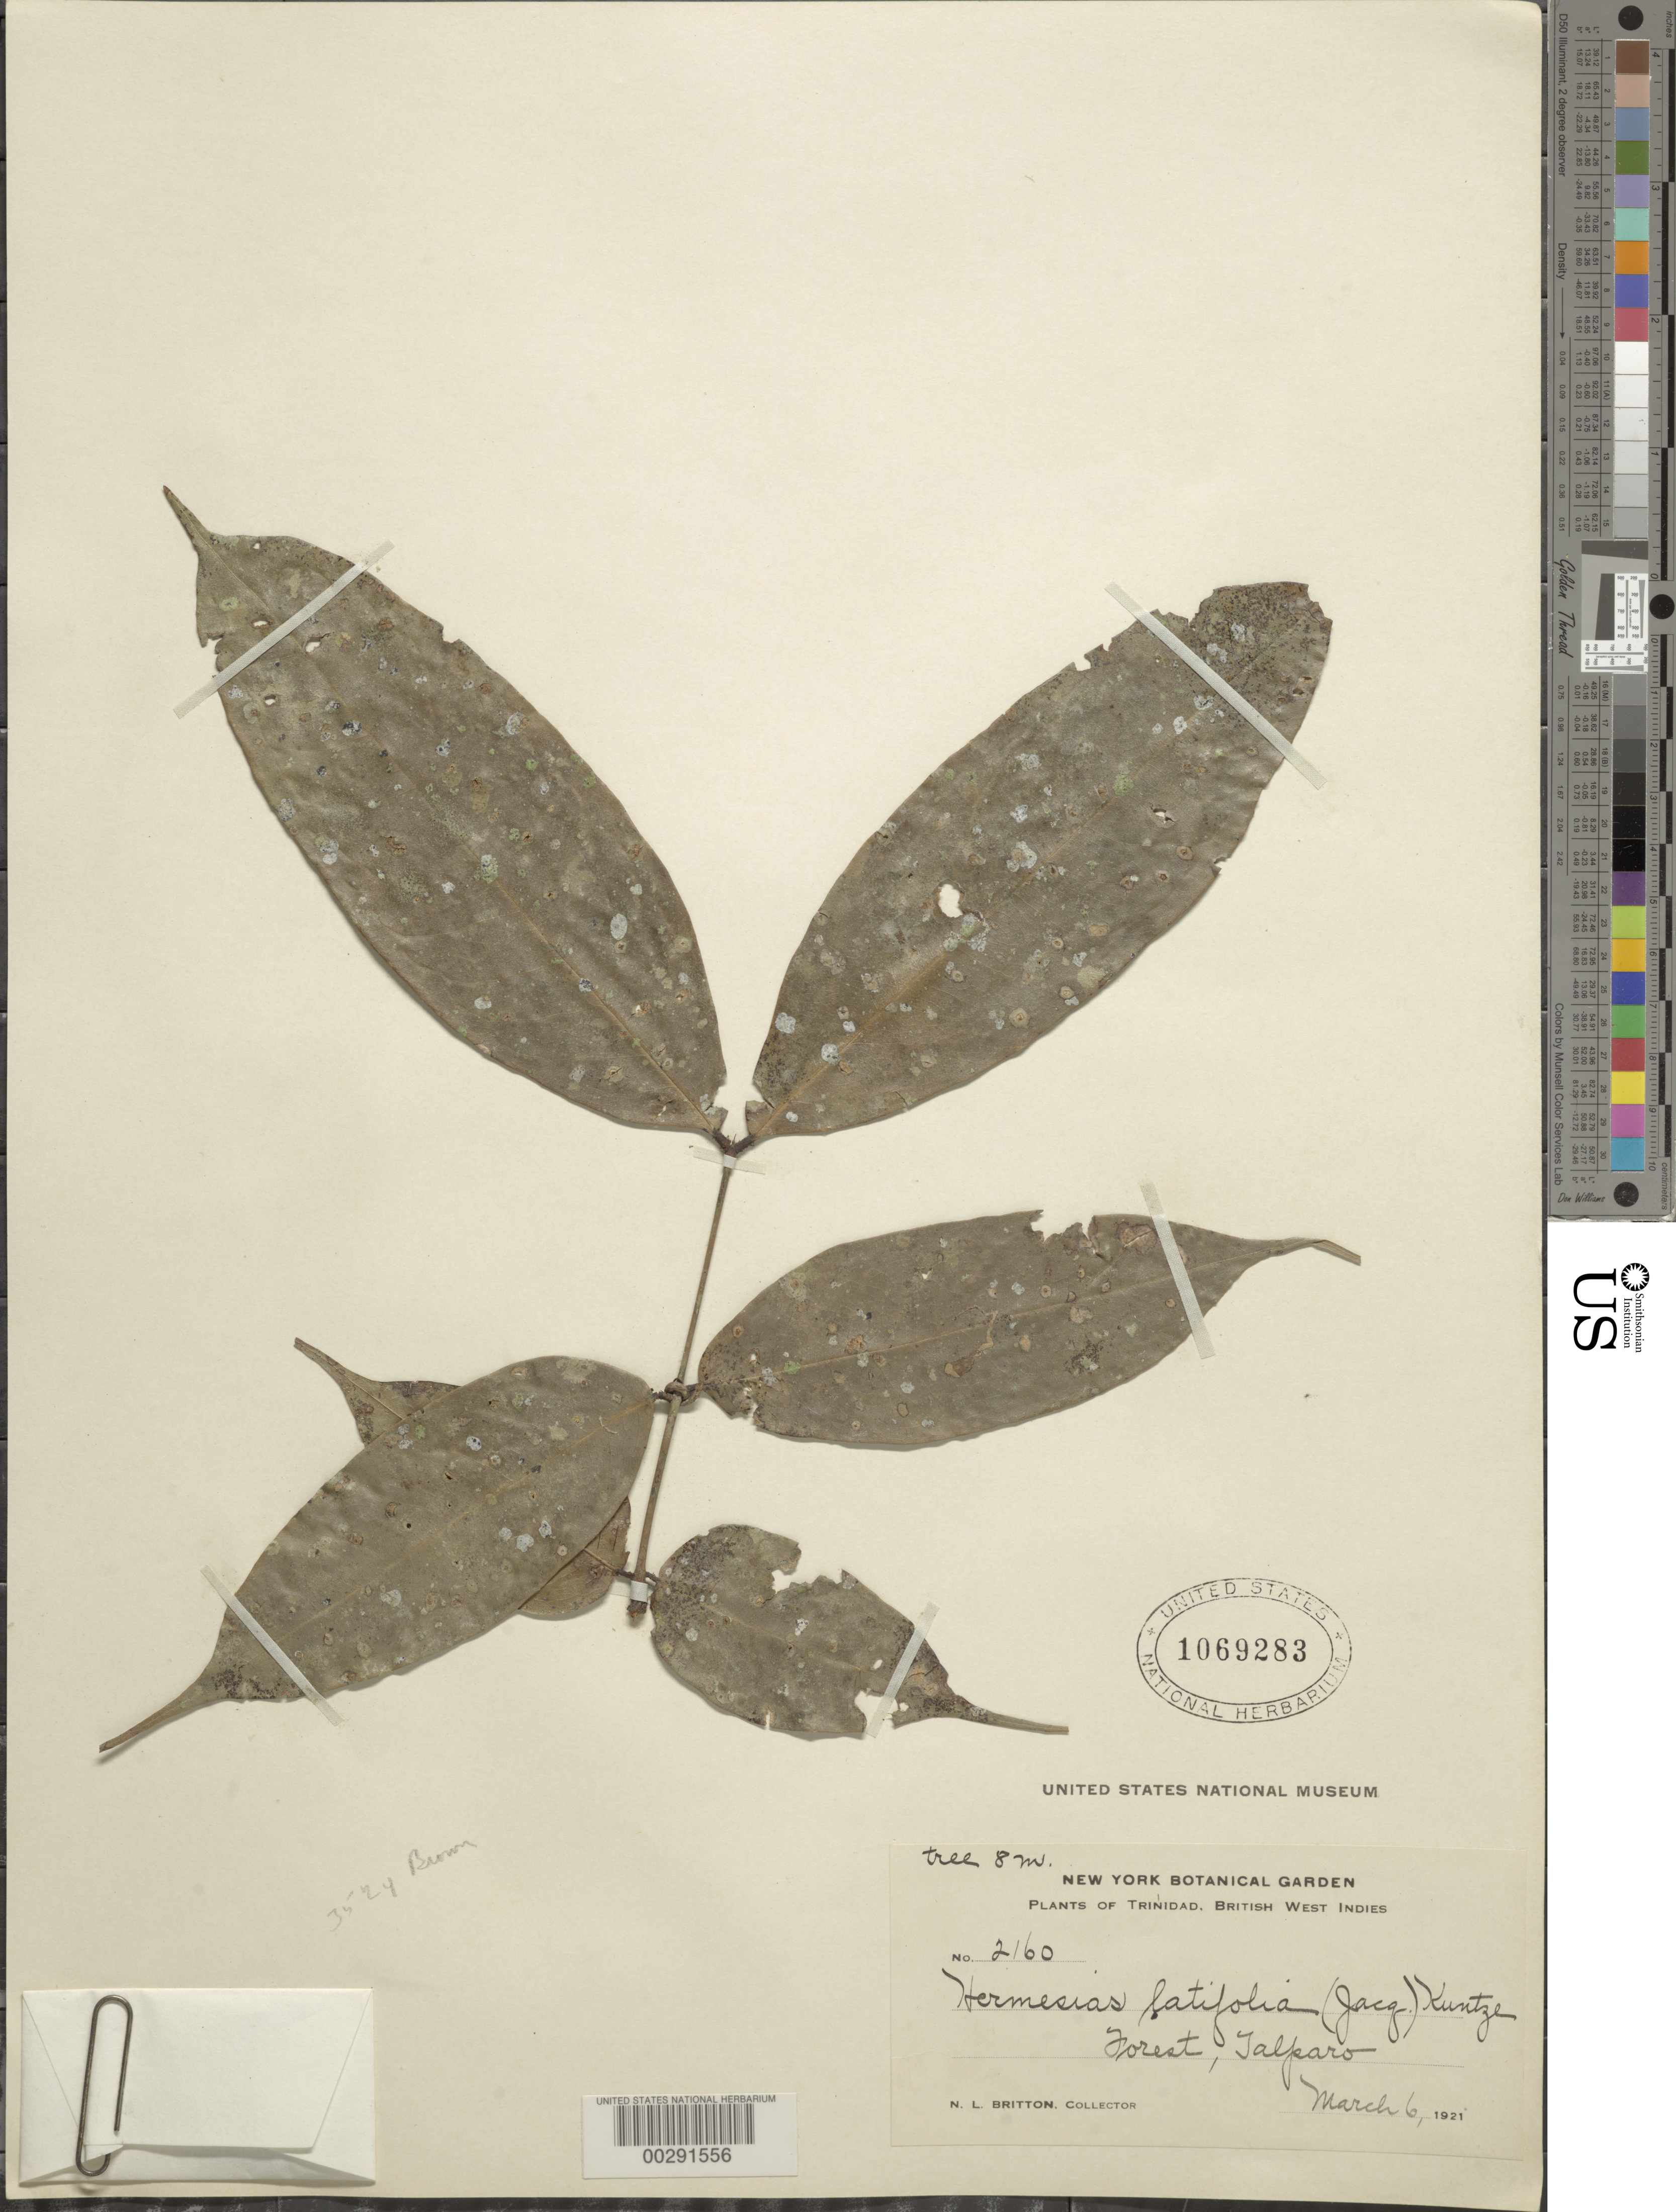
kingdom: Plantae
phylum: Tracheophyta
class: Magnoliopsida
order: Fabales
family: Fabaceae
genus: Brownea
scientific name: Brownea latifolia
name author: Jacq.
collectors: N. Britton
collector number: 2160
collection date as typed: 06 Mar 1921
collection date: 1921-03-06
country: Trinidad and Tobago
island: Trinidad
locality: Talparo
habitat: Forest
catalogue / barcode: US 1069283